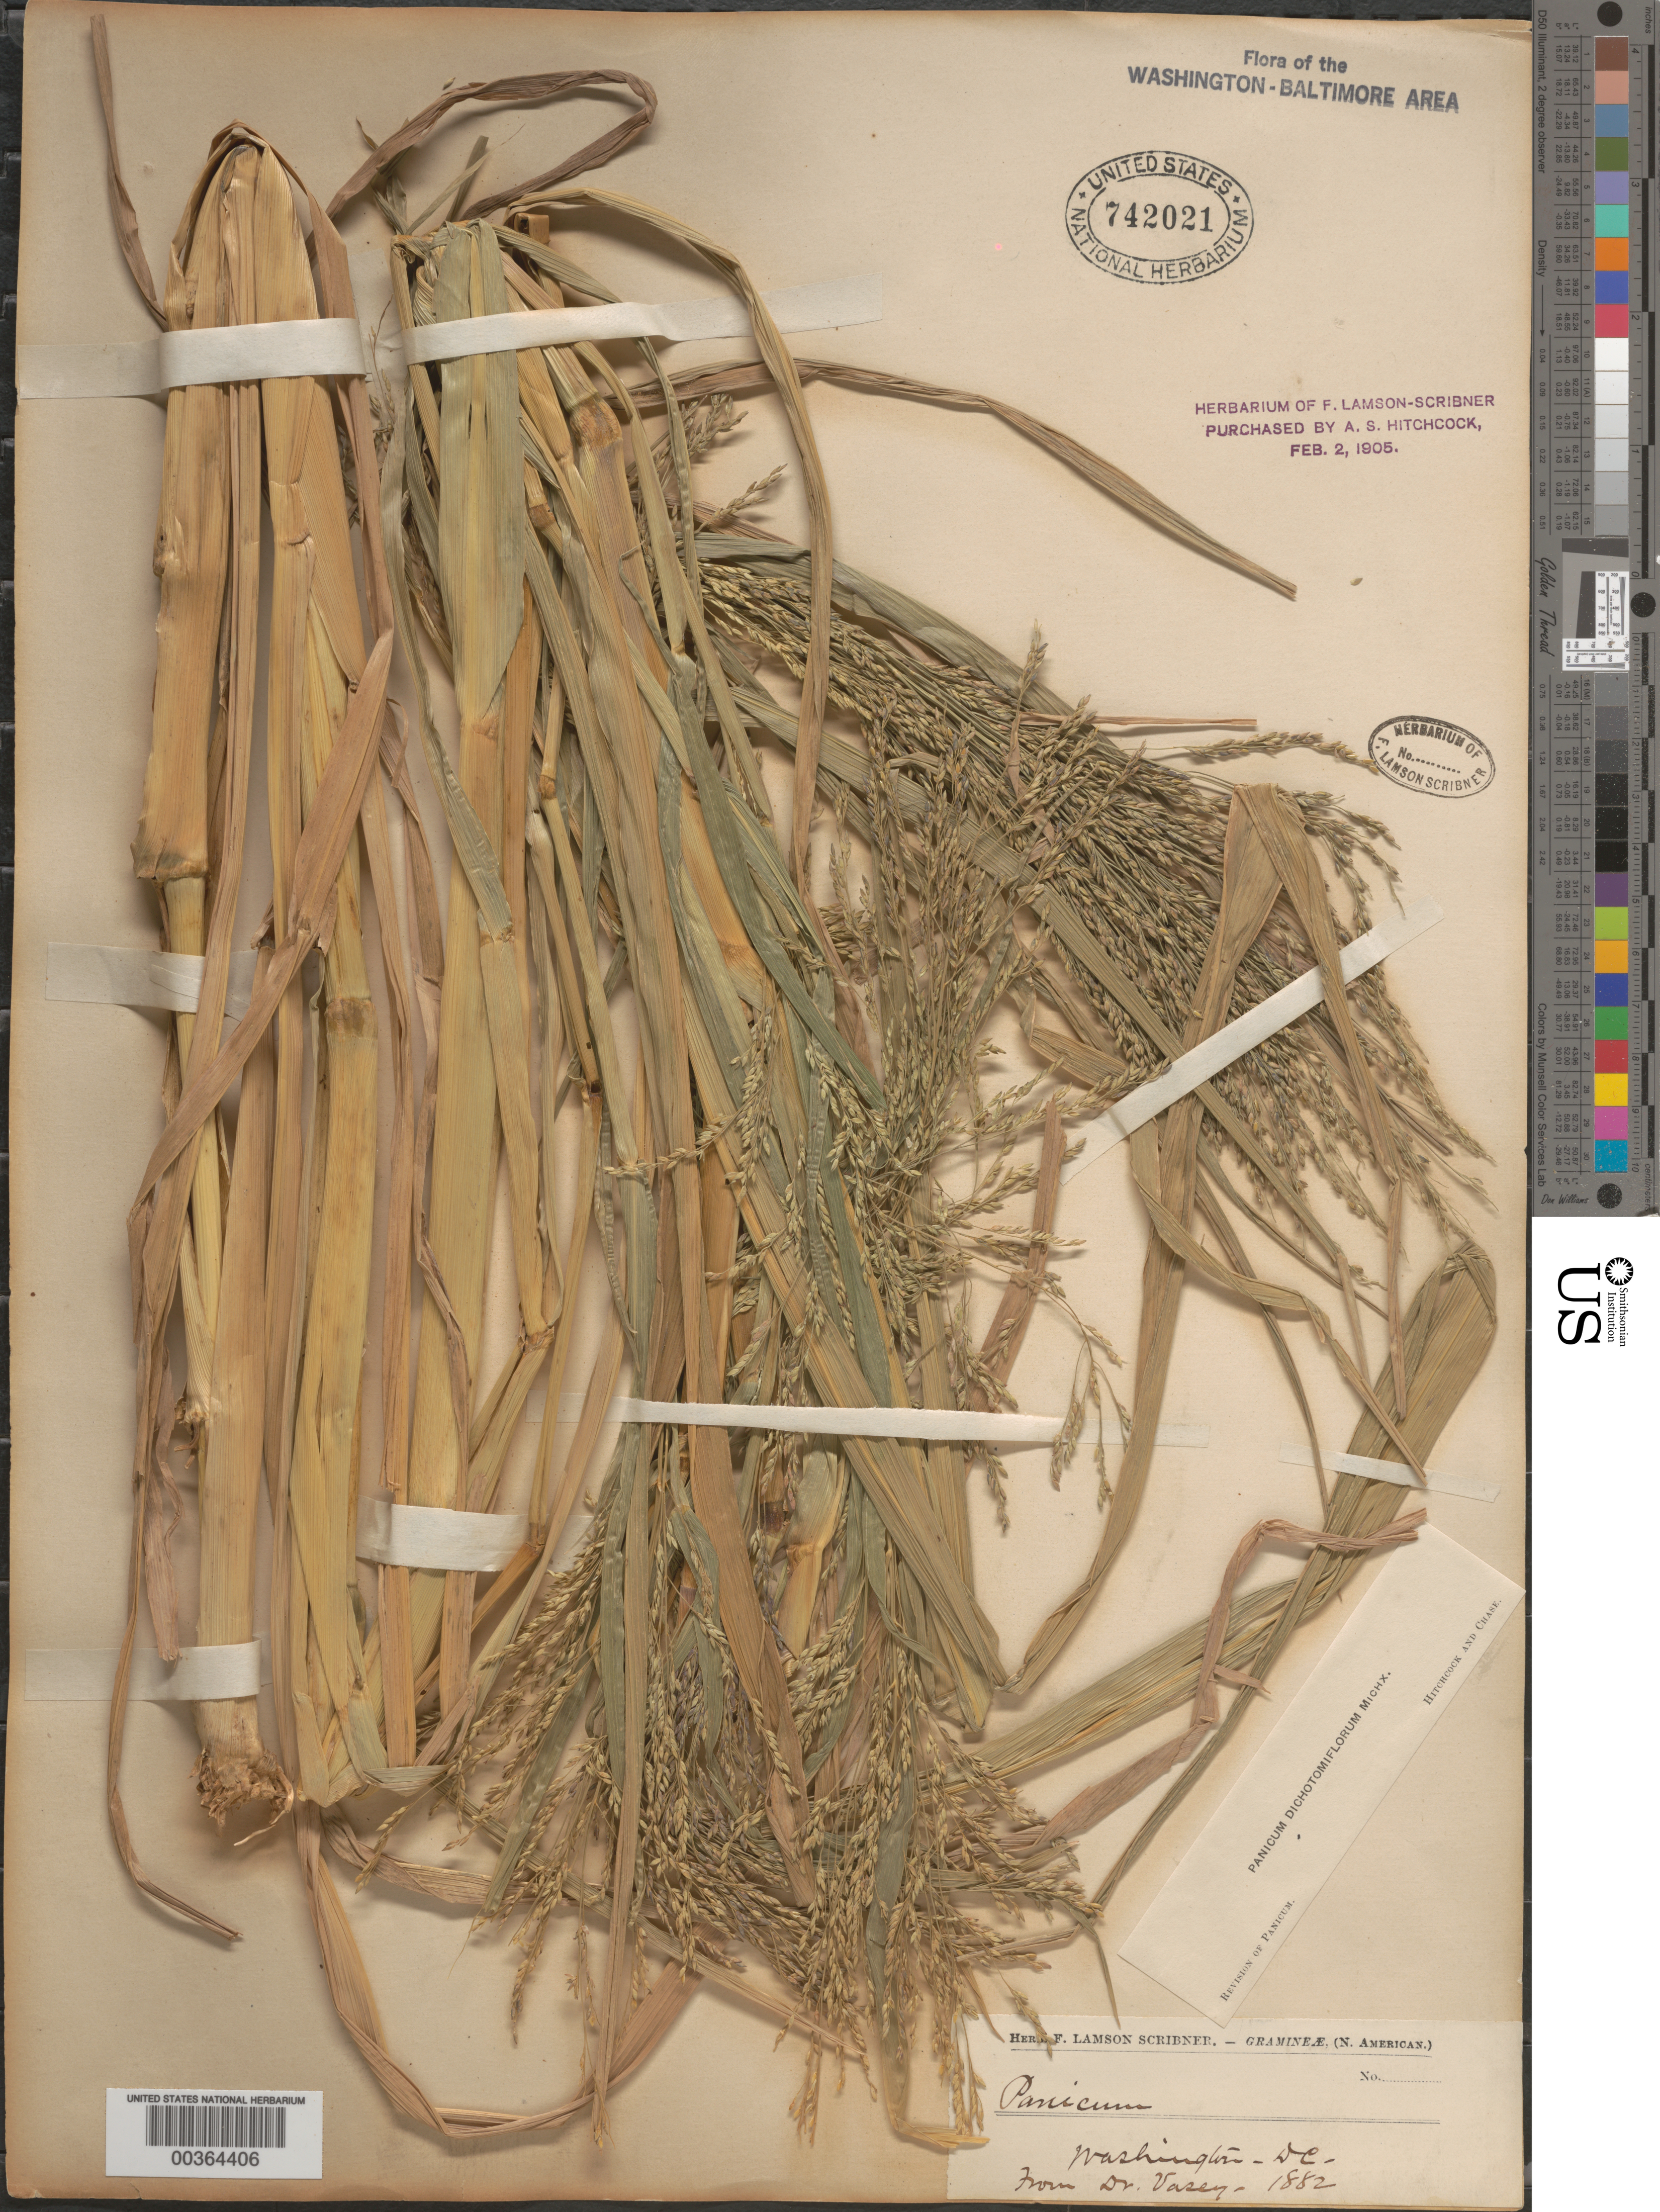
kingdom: Plantae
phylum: Tracheophyta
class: Liliopsida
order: Poales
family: Poaceae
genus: Panicum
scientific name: Panicum dichotomiflorum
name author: Michx.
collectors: G. Vasey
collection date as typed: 1882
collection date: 1882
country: United States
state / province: District of Columbia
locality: Washington DC area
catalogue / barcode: US 742021